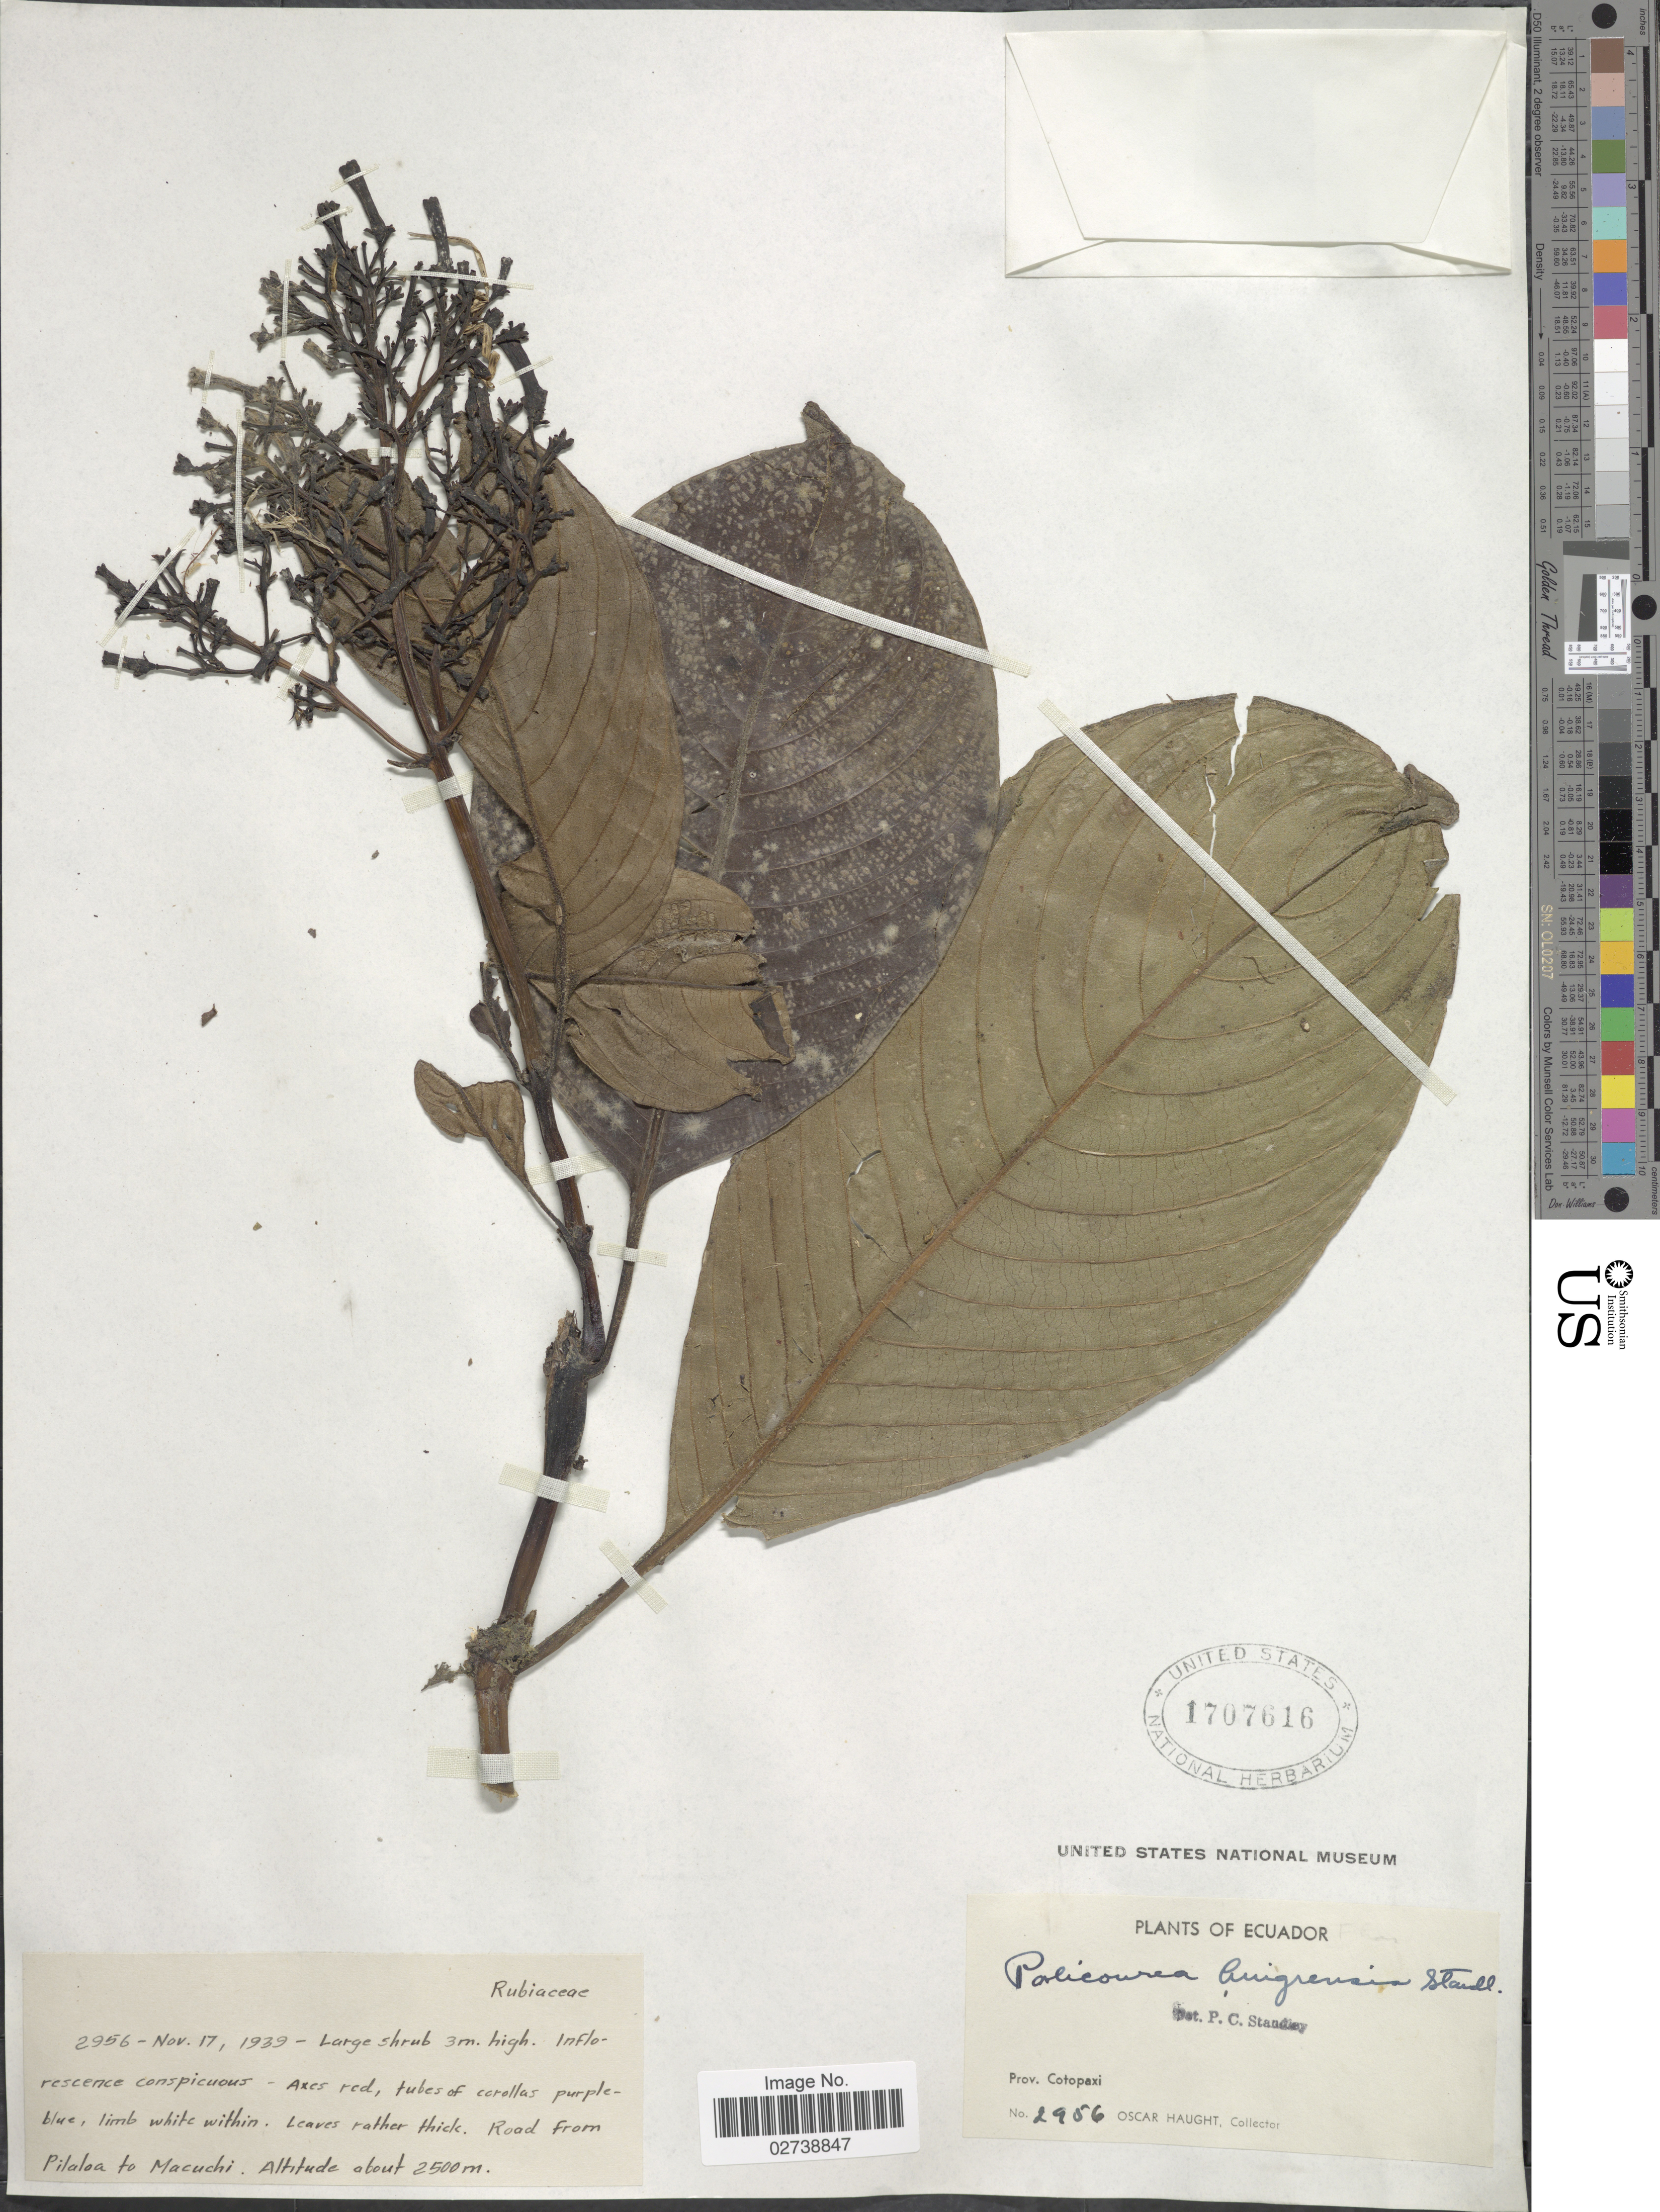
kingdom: Plantae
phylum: Tracheophyta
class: Magnoliopsida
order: Gentianales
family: Rubiaceae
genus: Palicourea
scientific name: Palicourea amethystina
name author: (Ruiz & Pav.) DC.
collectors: O. Haught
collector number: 2956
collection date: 1939-11-17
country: Ecuador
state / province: Cotopaxi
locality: Road from Pilaloa to Macuchi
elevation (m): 2500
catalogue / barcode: US 1707616